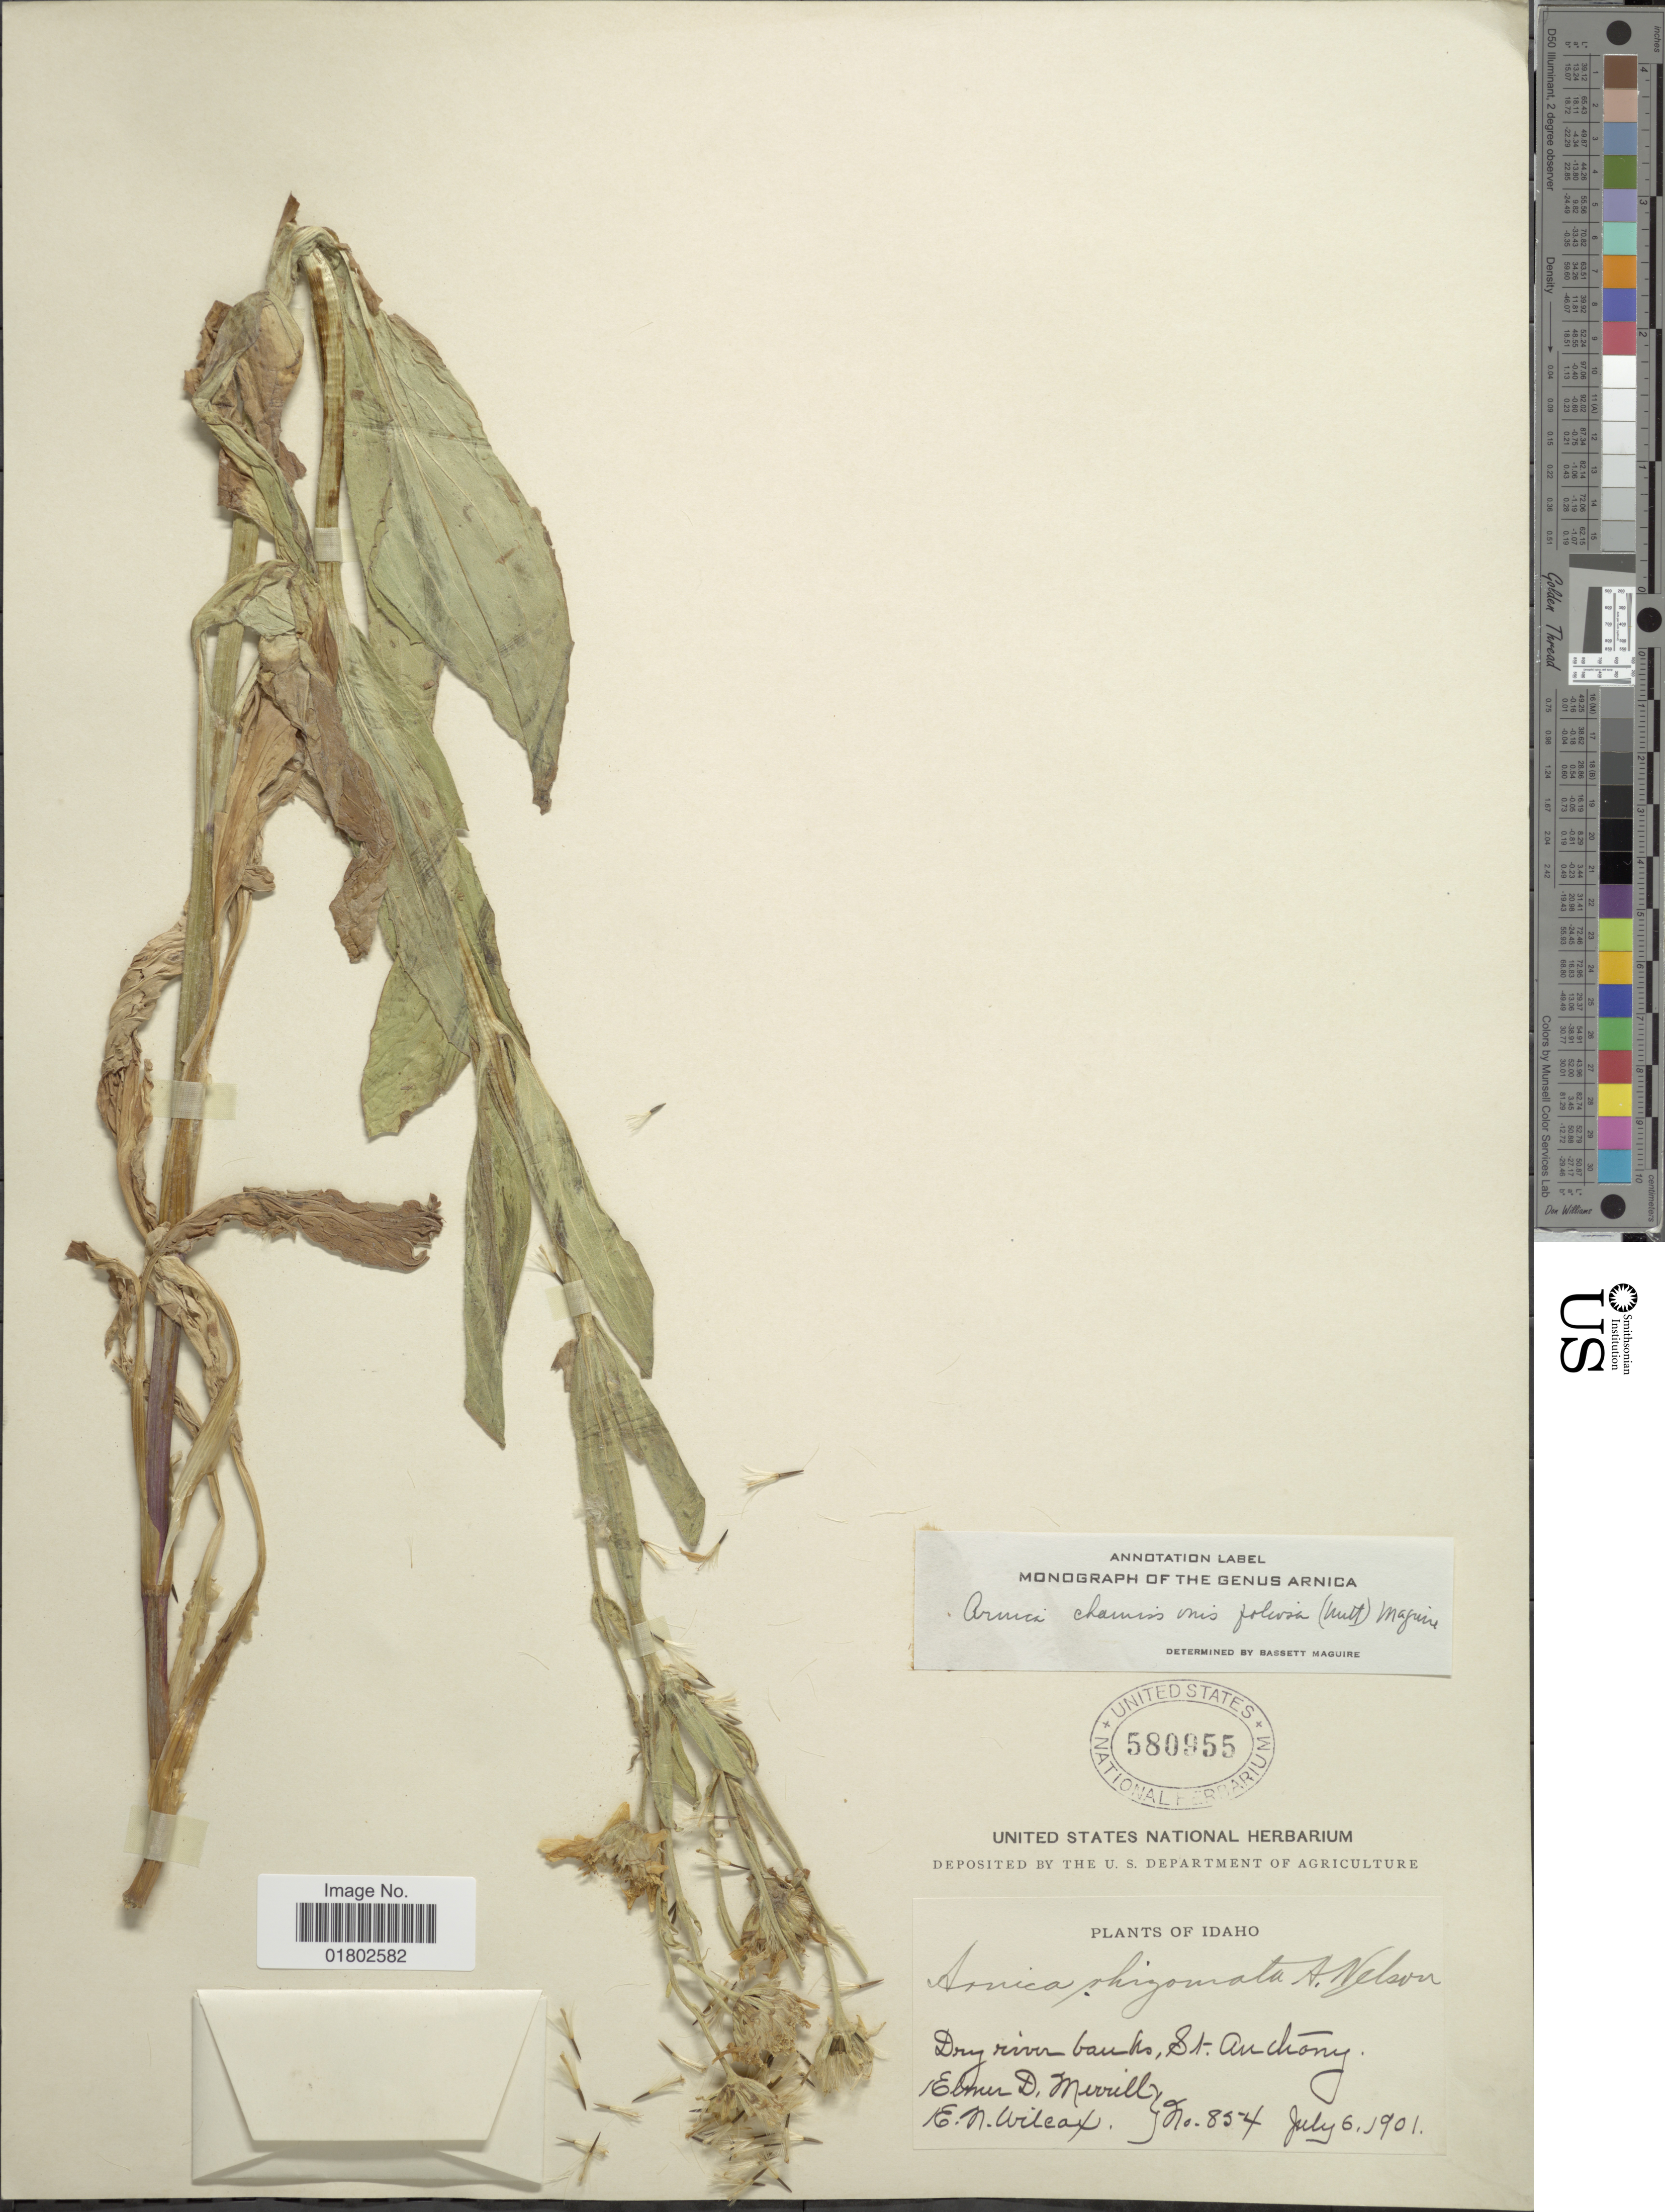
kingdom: Plantae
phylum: Tracheophyta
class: Magnoliopsida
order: Asterales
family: Asteraceae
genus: Arnica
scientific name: Arnica chamissonis subsp. foliosa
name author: (Nutt.) Maguire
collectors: E. D. Merrill & E. Wilcox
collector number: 854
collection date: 1901-07-06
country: United States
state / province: Idaho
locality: St. Anchony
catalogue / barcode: US 580955